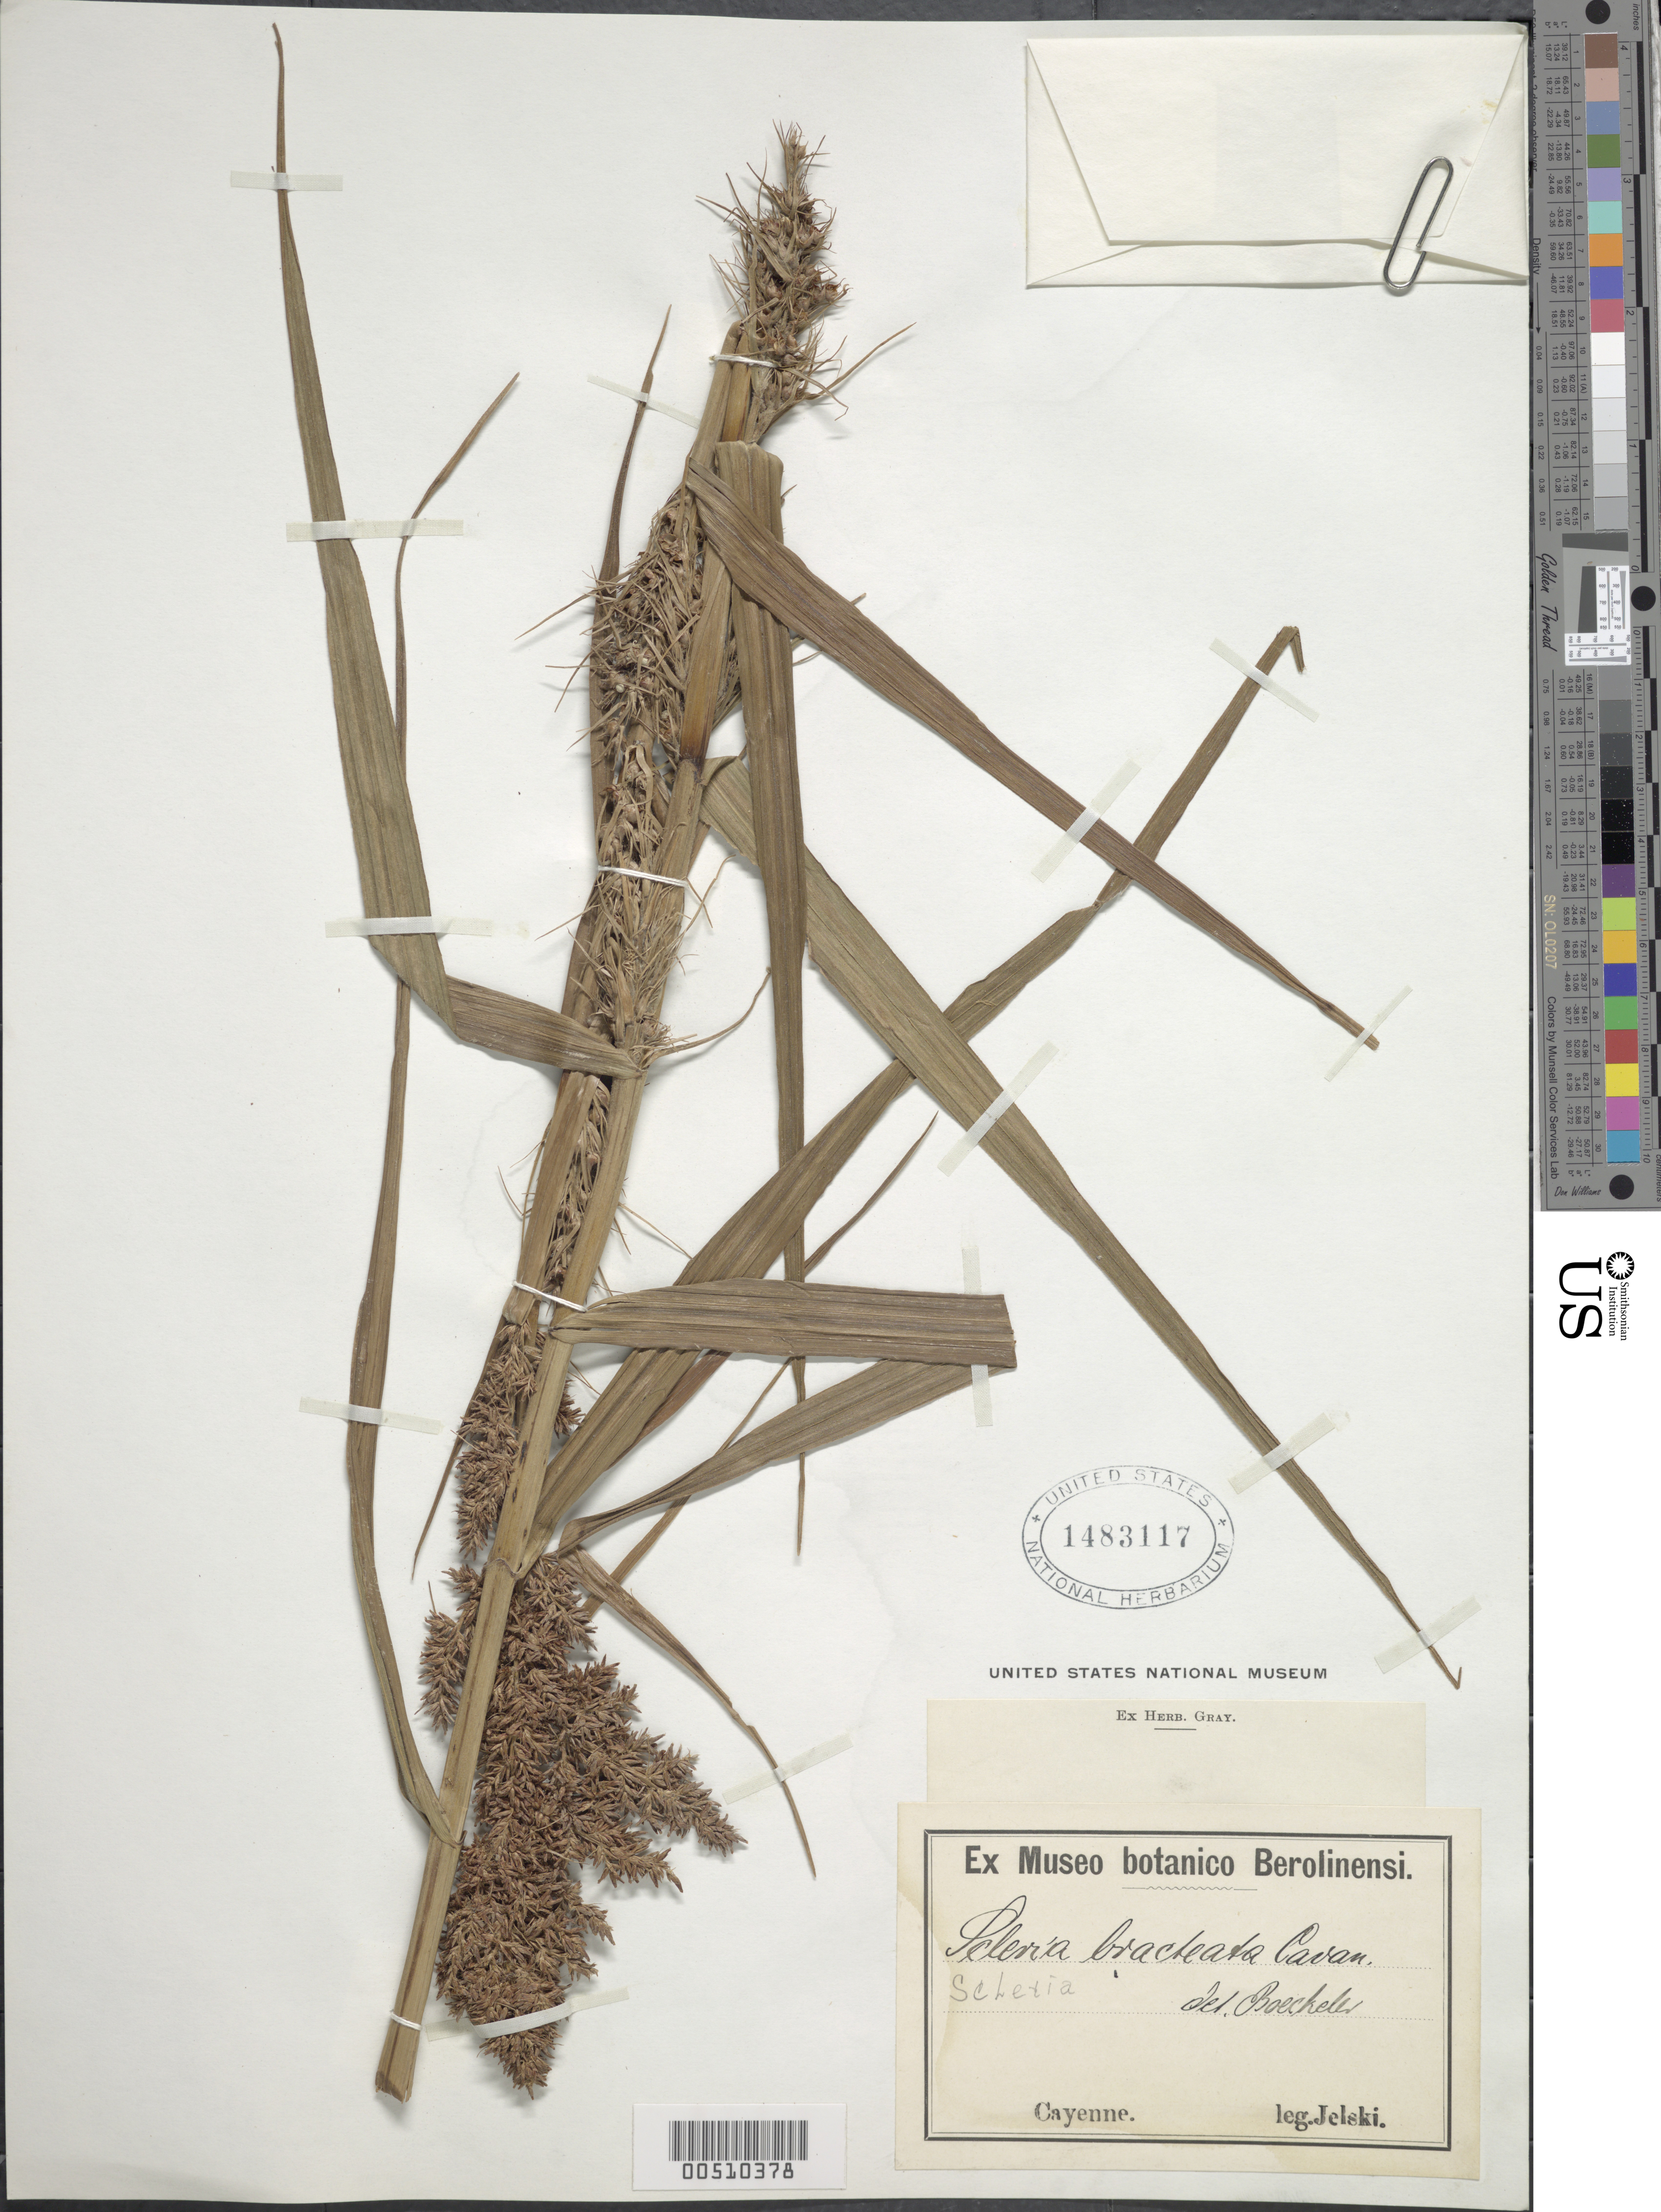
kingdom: Plantae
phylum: Tracheophyta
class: Liliopsida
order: Poales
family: Cyperaceae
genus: Scleria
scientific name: Scleria bracteata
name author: Cav.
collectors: -. Jelski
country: French Guiana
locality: Cayenne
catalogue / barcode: US 1483117